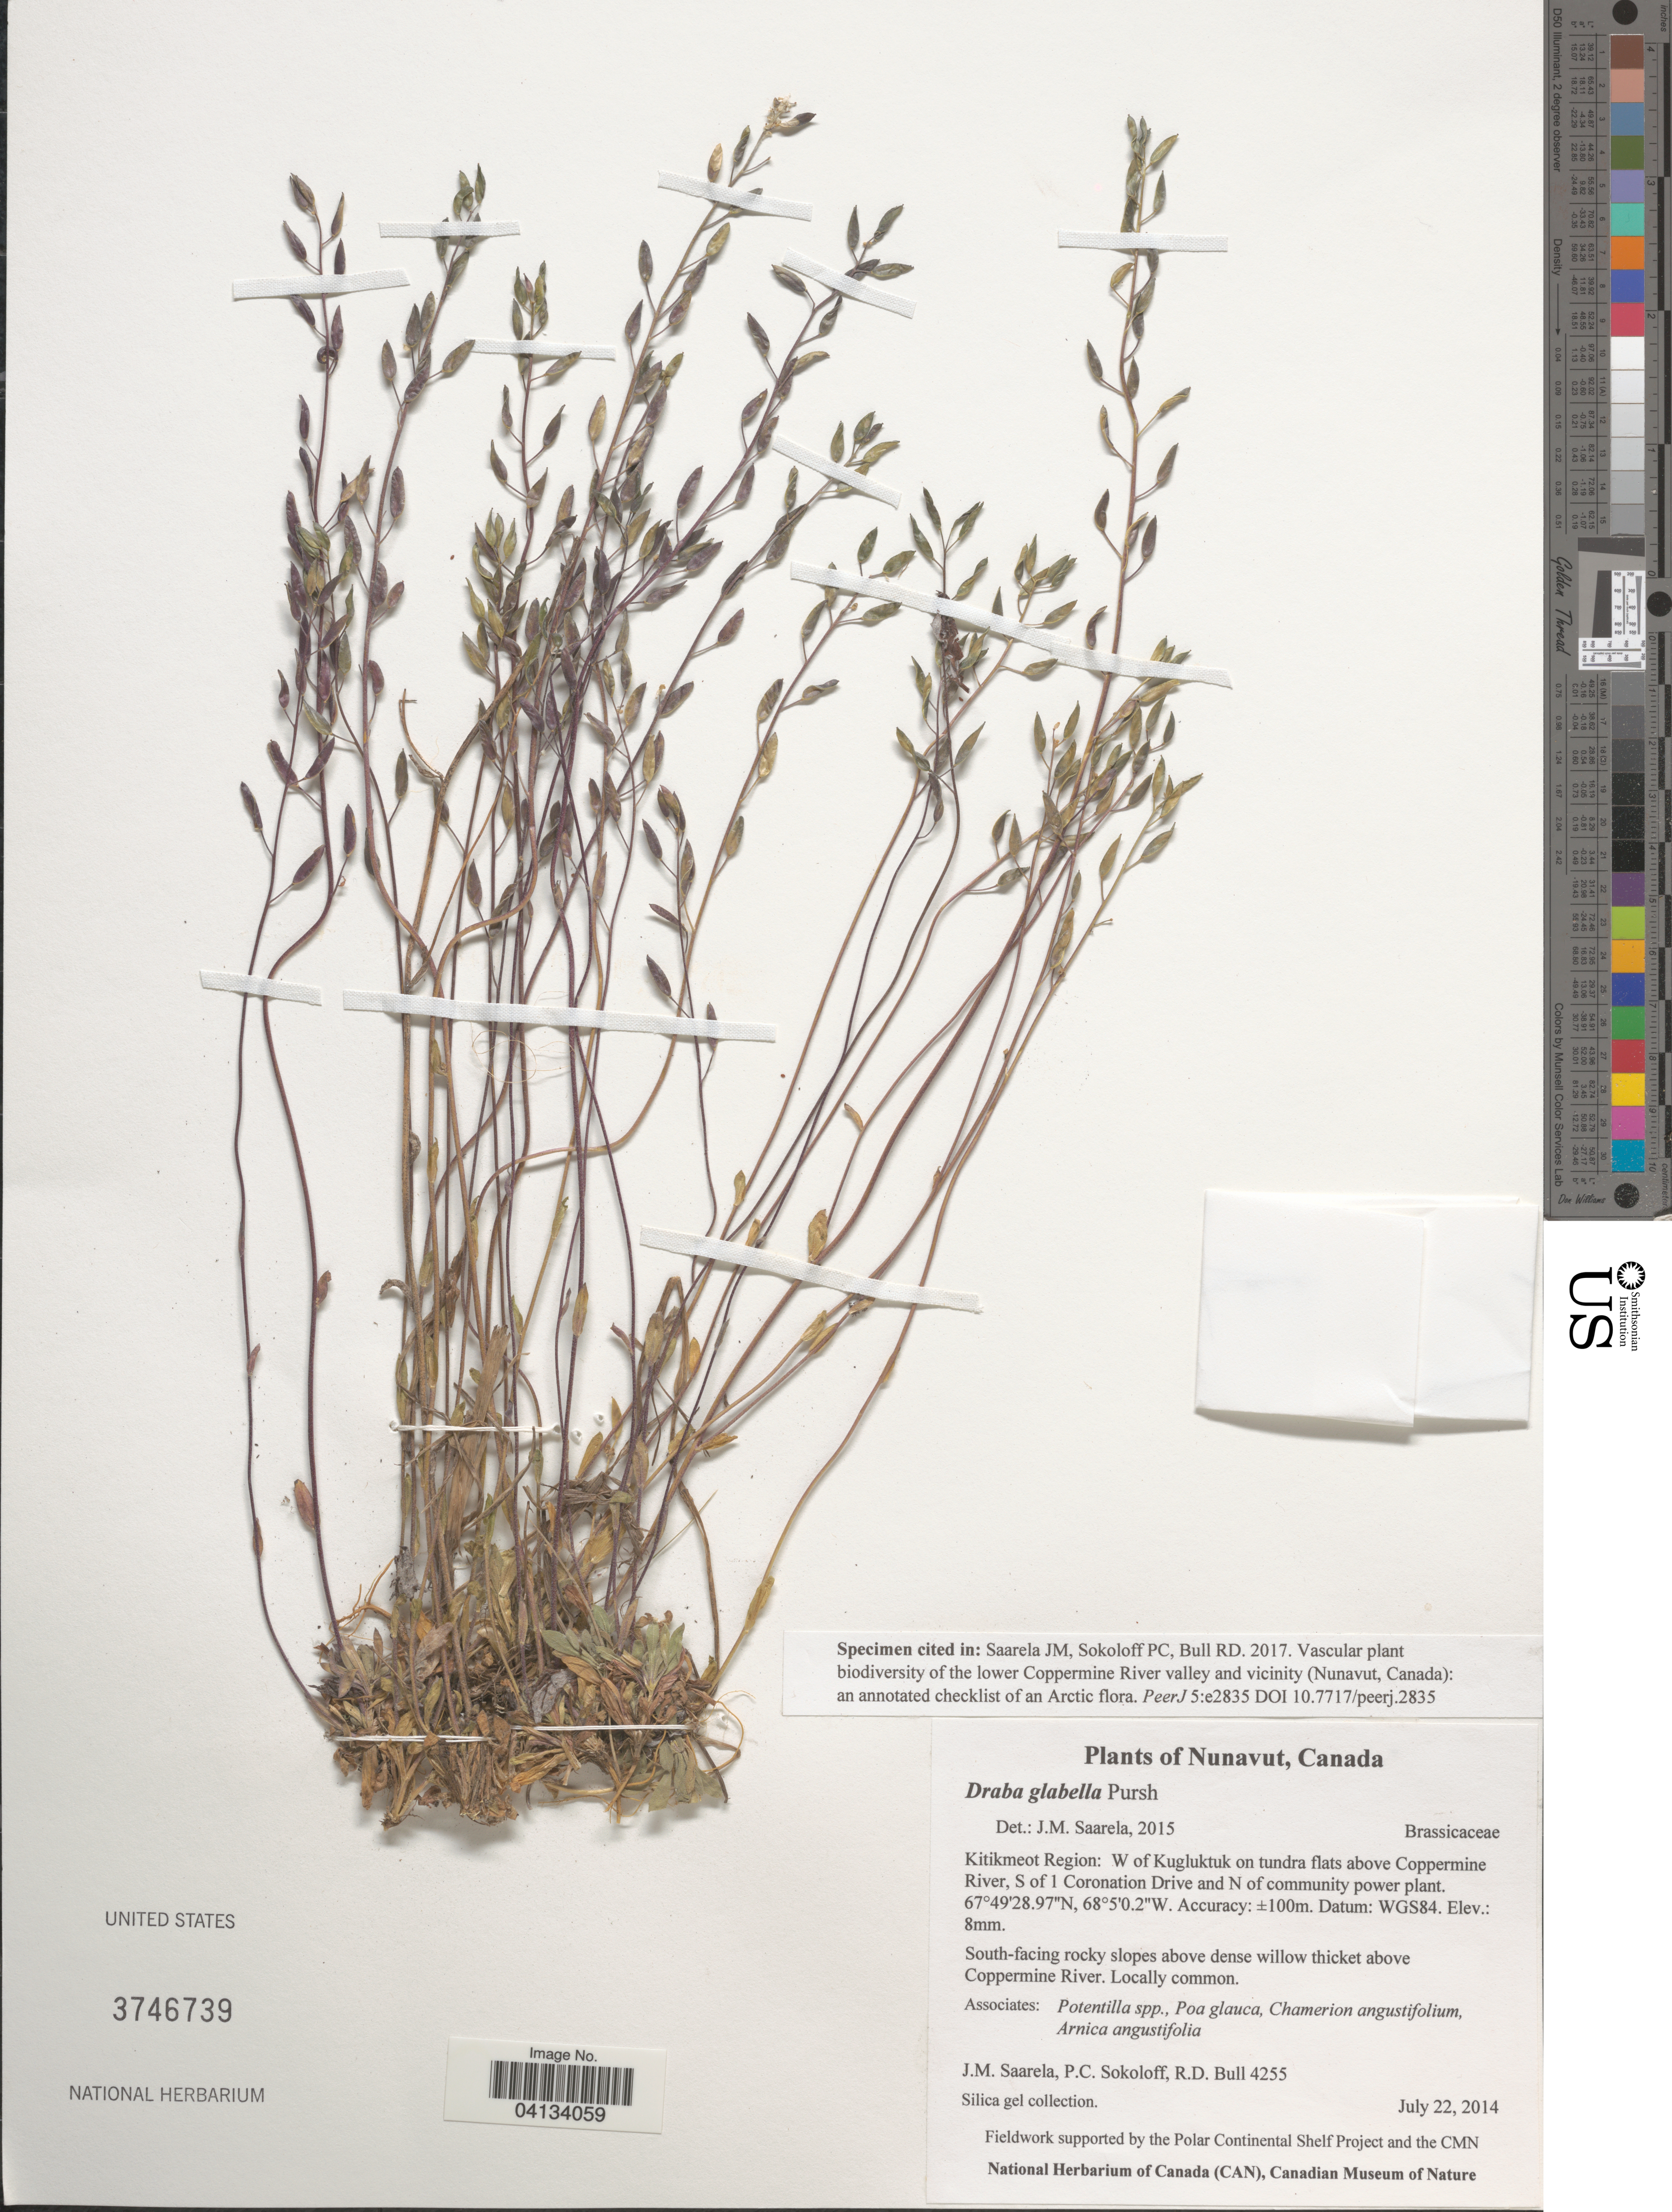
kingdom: Plantae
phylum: Tracheophyta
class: Magnoliopsida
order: Brassicales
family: Brassicaceae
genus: Draba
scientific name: Draba glabella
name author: Pursh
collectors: J. Saarela, P. Sokoloff & R. Bull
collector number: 4255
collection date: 2014-07-22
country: Canada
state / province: Nunavut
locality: Kitikmeot Region: W of Kugluktuk on tundra flats above Coppermine River, S of 1 Coronation Drive and N of community power plant. WGS84.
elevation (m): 100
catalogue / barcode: US 3746739